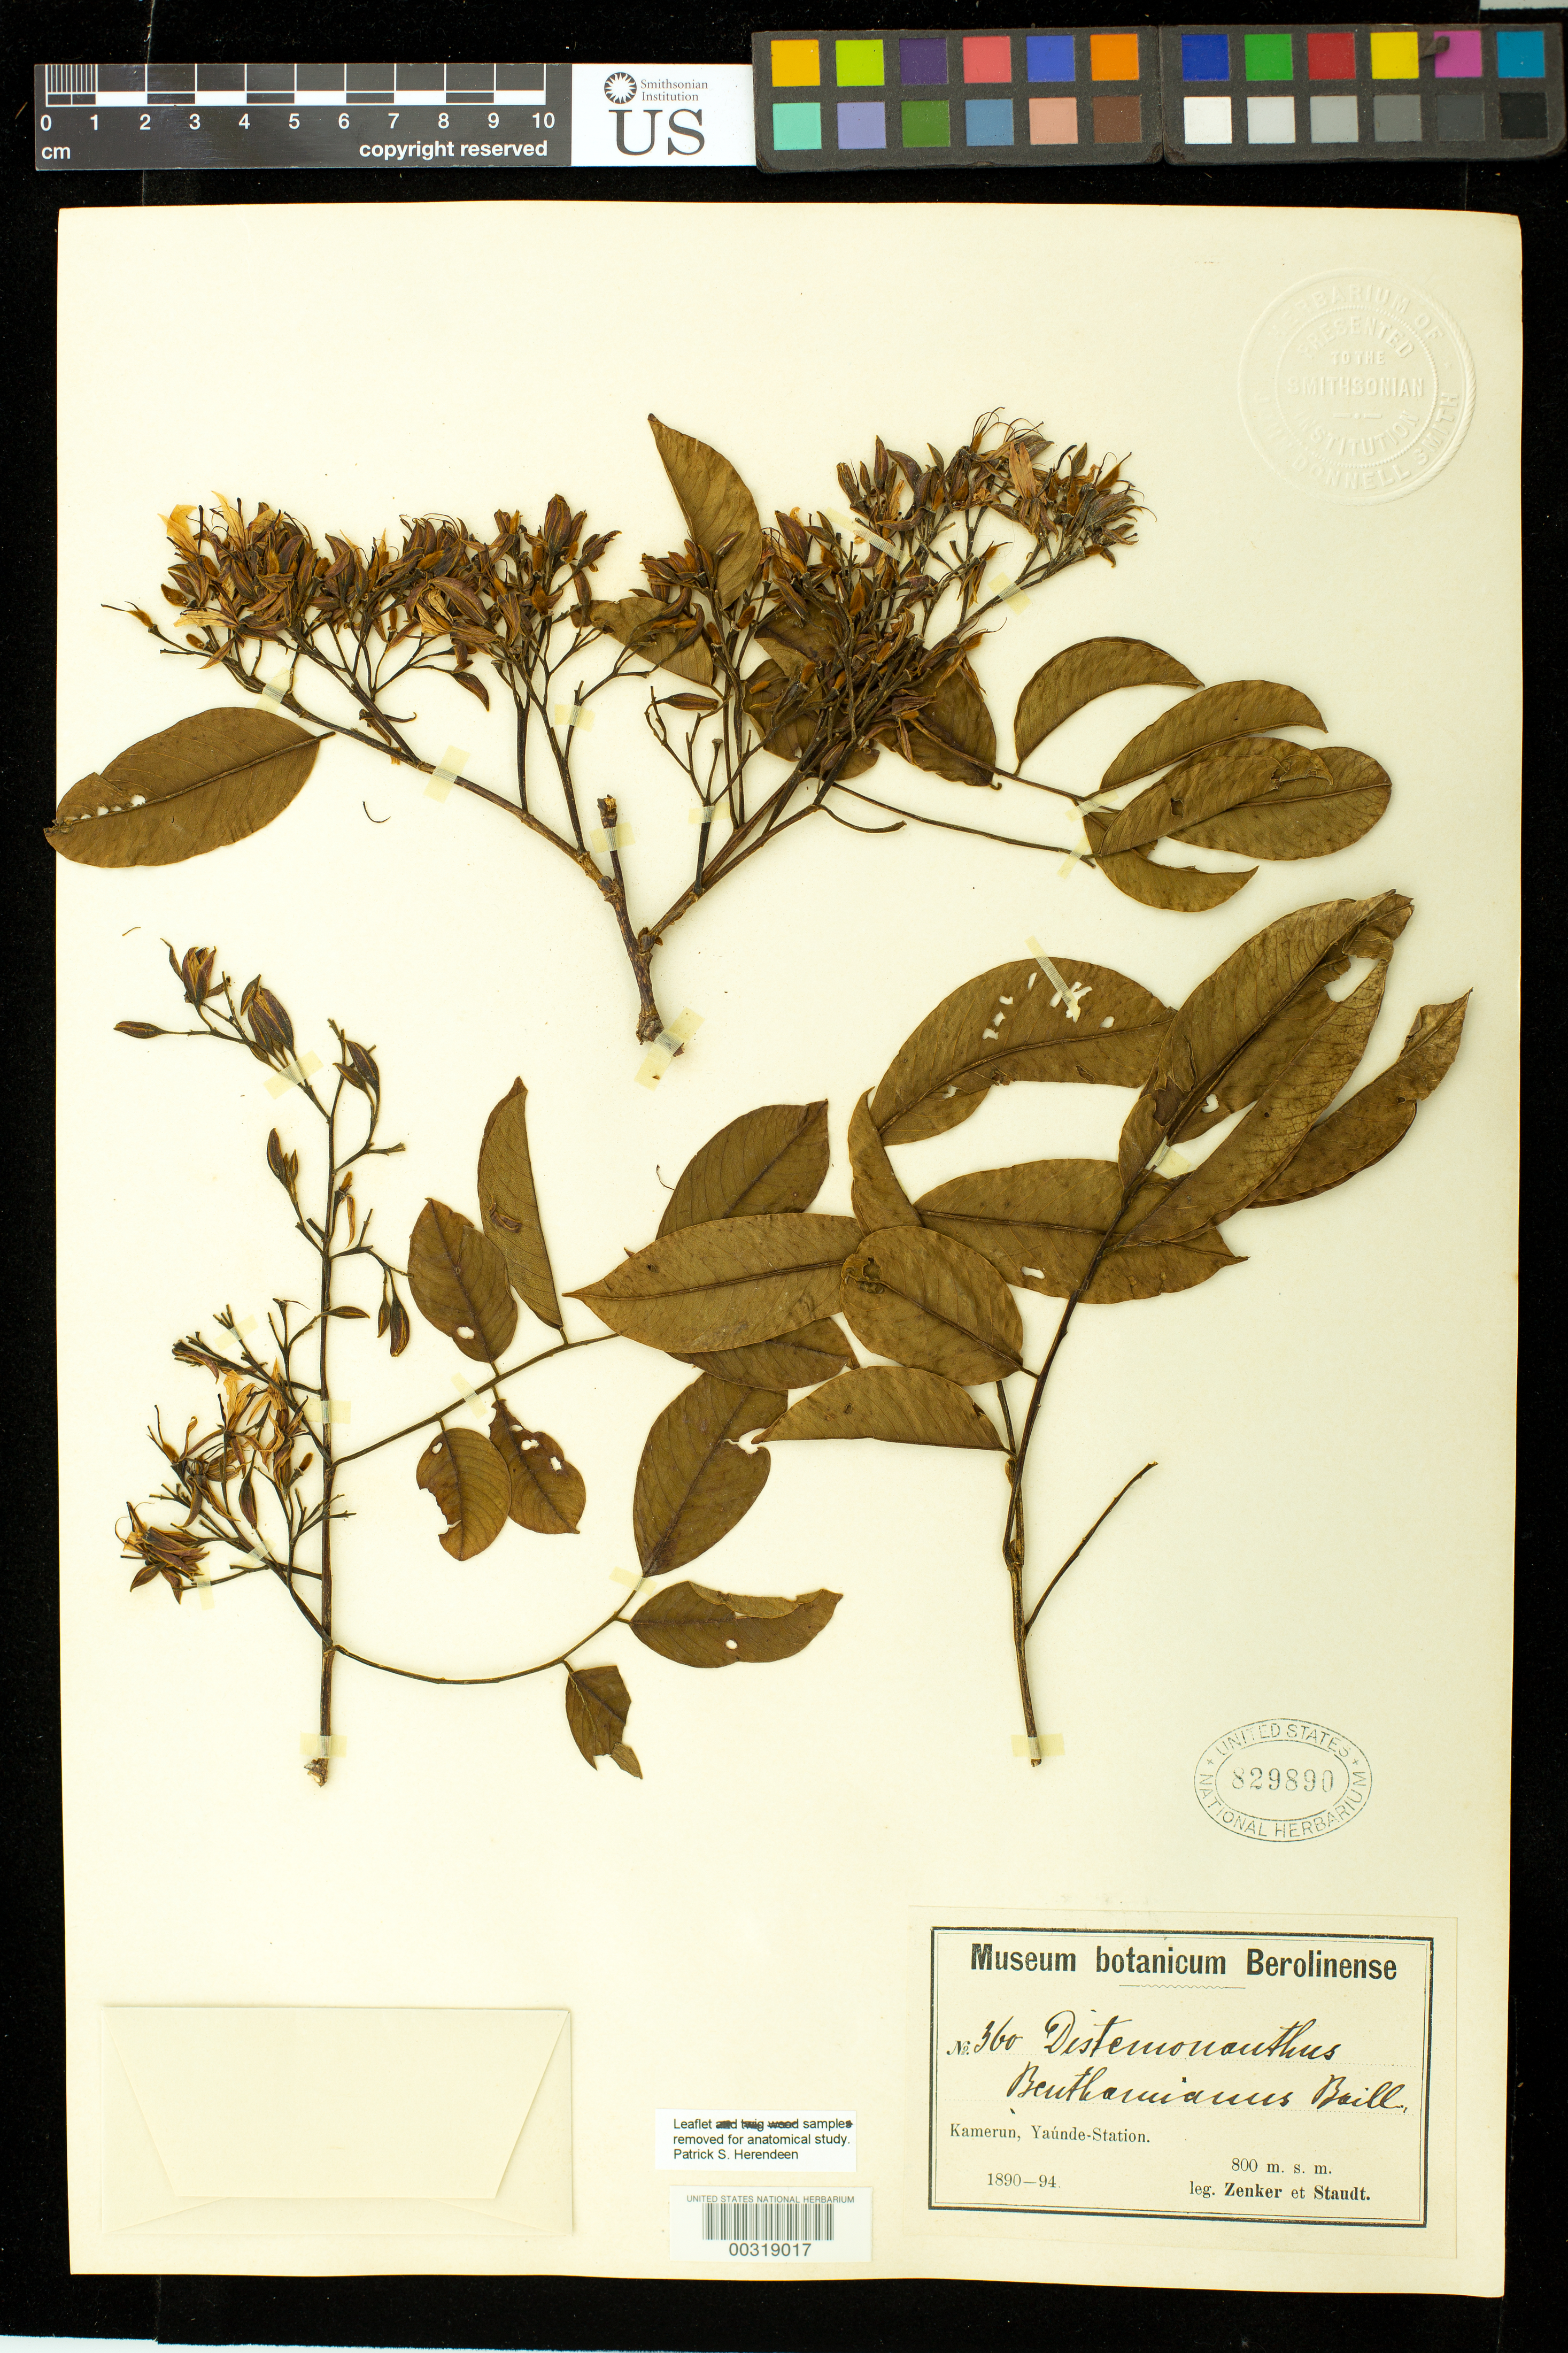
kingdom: Plantae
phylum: Tracheophyta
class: Magnoliopsida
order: Fabales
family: Fabaceae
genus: Distemonanthus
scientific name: Distemonanthus benthamianus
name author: Baill.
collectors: G. A. Zenker & A. Staudt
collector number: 360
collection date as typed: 1890 to -- -- 1894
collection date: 1890/1894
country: Cameroon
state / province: Centre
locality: Yaunde-station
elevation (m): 800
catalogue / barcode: US 829890